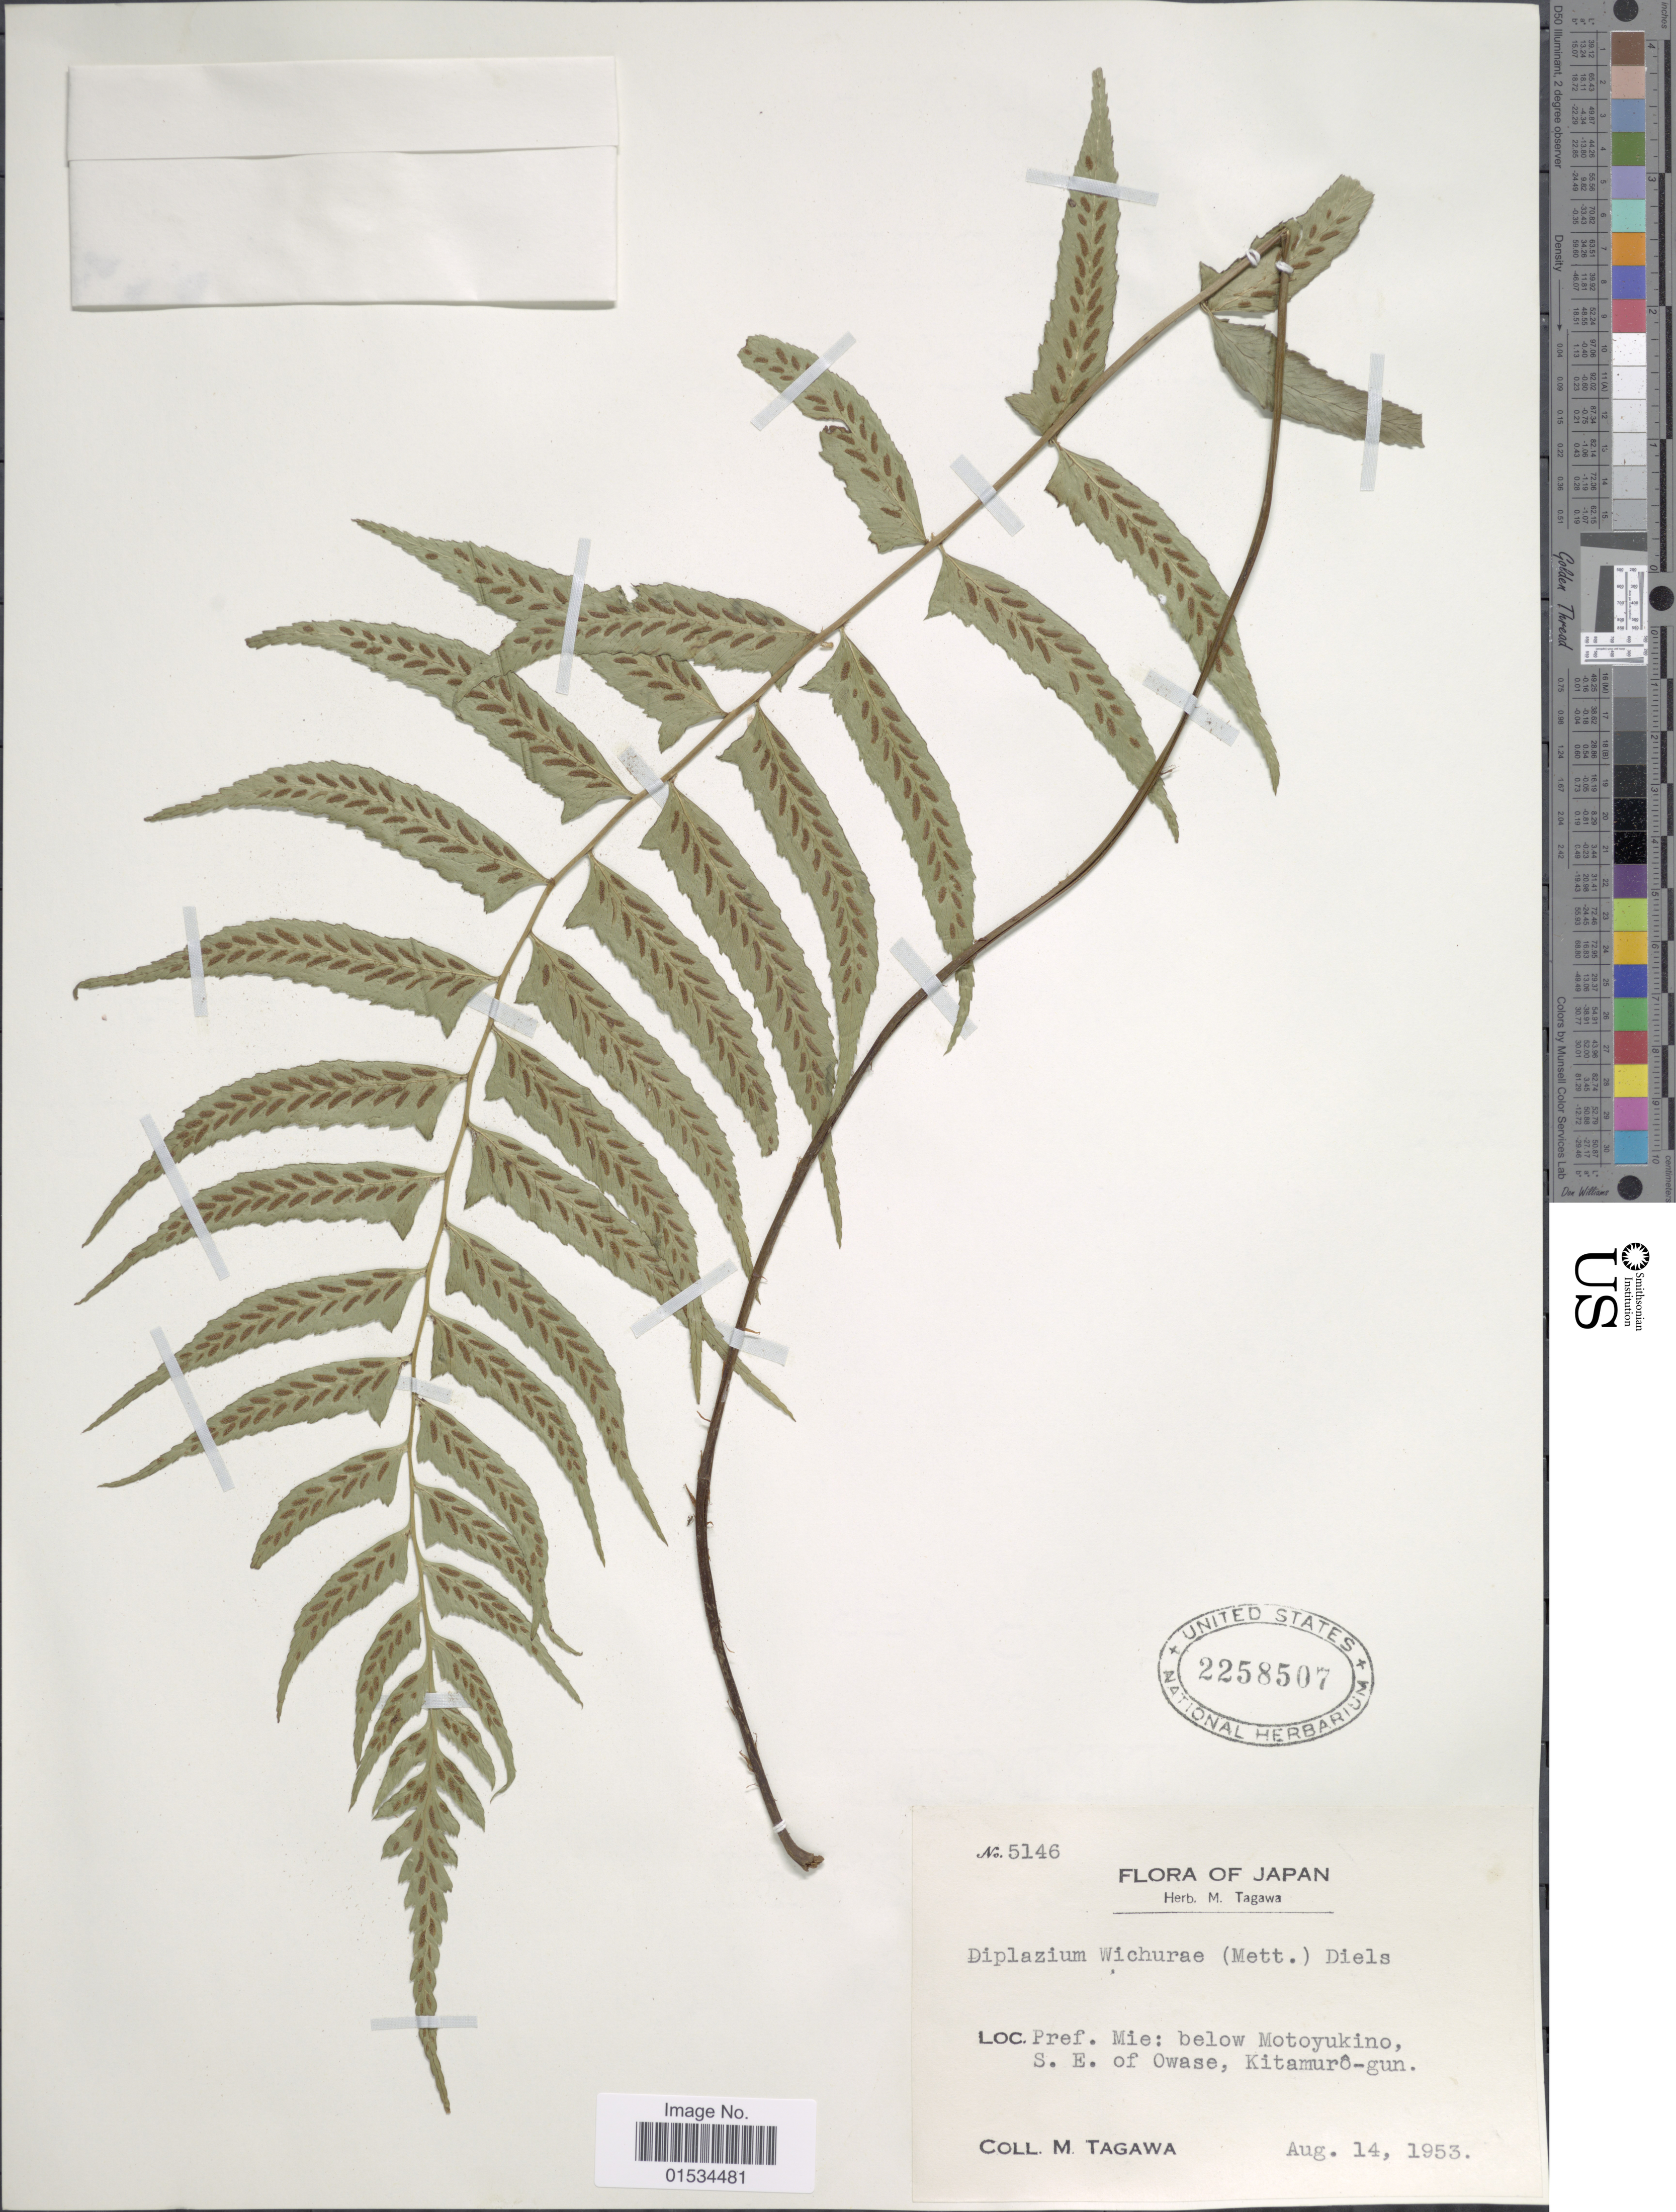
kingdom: Plantae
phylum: Tracheophyta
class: Polypodiopsida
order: Polypodiales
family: Athyriaceae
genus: Diplazium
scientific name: Diplazium wichurae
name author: (Mett.) Diels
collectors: M. Tagawa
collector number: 5146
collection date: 1953-08-14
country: Japan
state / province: Mie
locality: Below Motoyukina, S.E. of Owase, Kitamuro-gun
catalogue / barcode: US 2258507